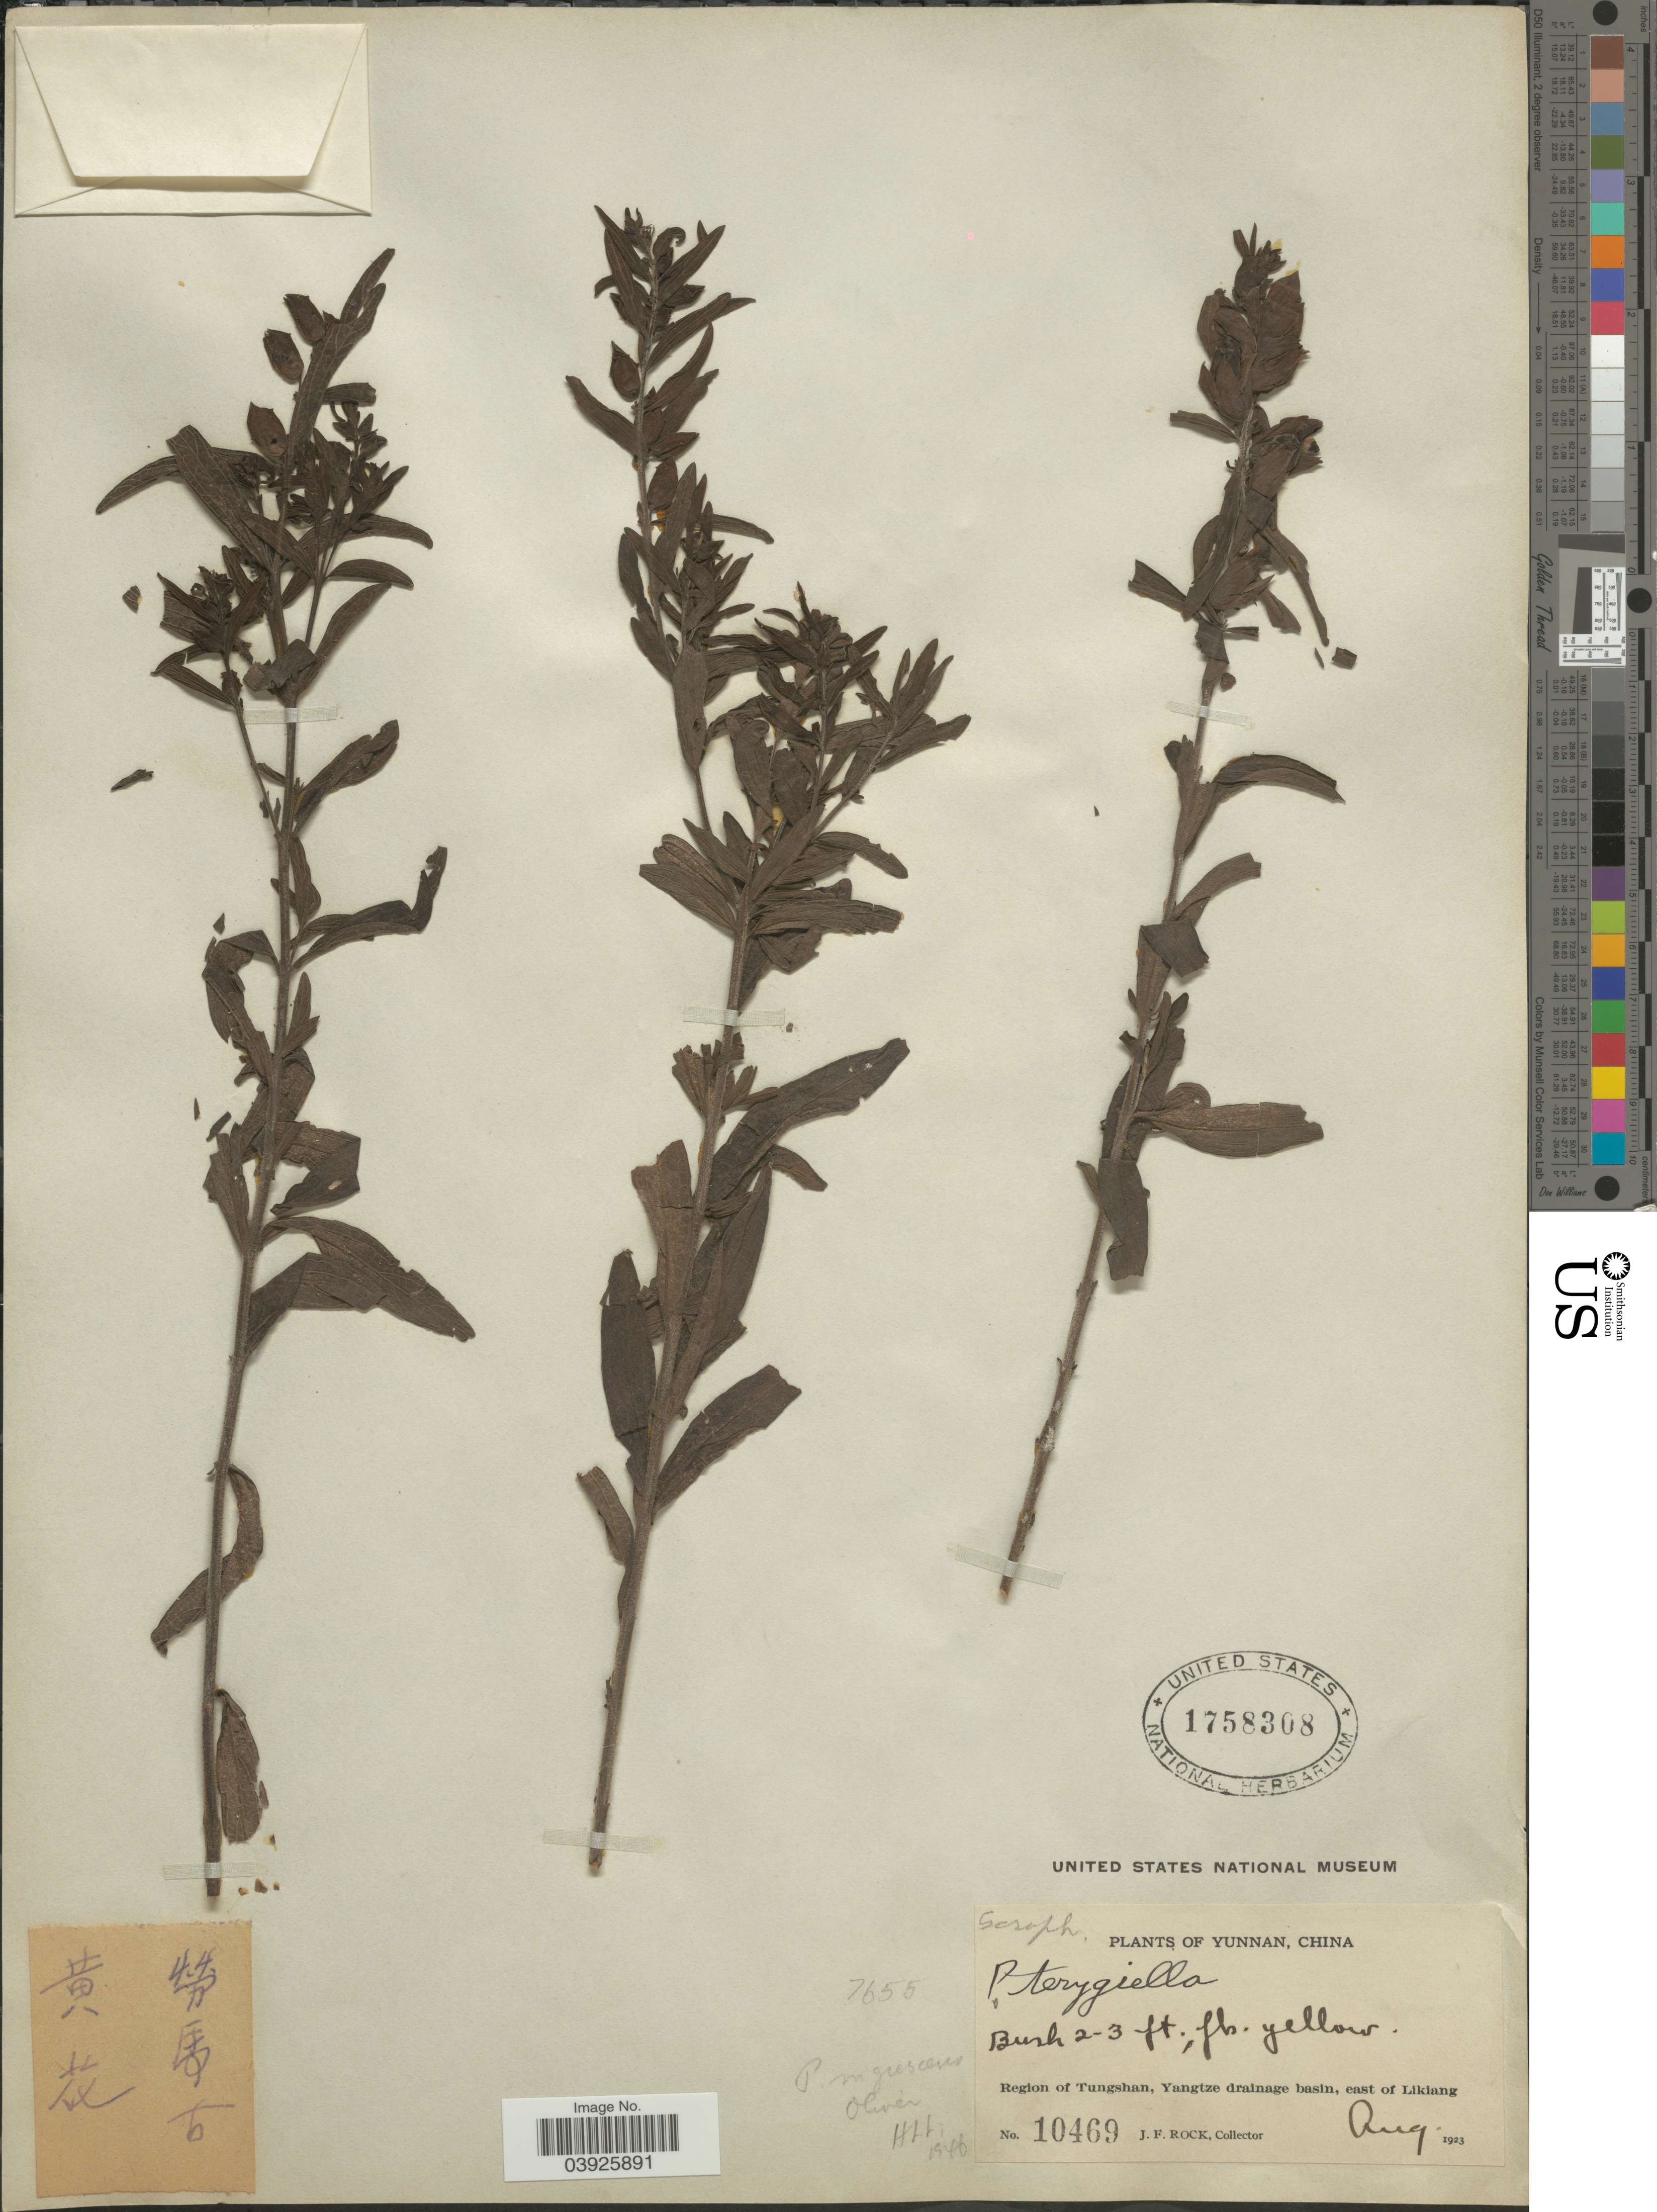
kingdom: Plantae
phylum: Tracheophyta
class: Magnoliopsida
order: Lamiales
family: Orobanchaceae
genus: Pterygiella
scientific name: Pterygiella nigrescens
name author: Oliv.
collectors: J. Rock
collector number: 10469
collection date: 1923-08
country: China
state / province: Yunnan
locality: Region of Tungshan, Yangtze drainage basin, east of Likiang.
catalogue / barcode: US 1758308